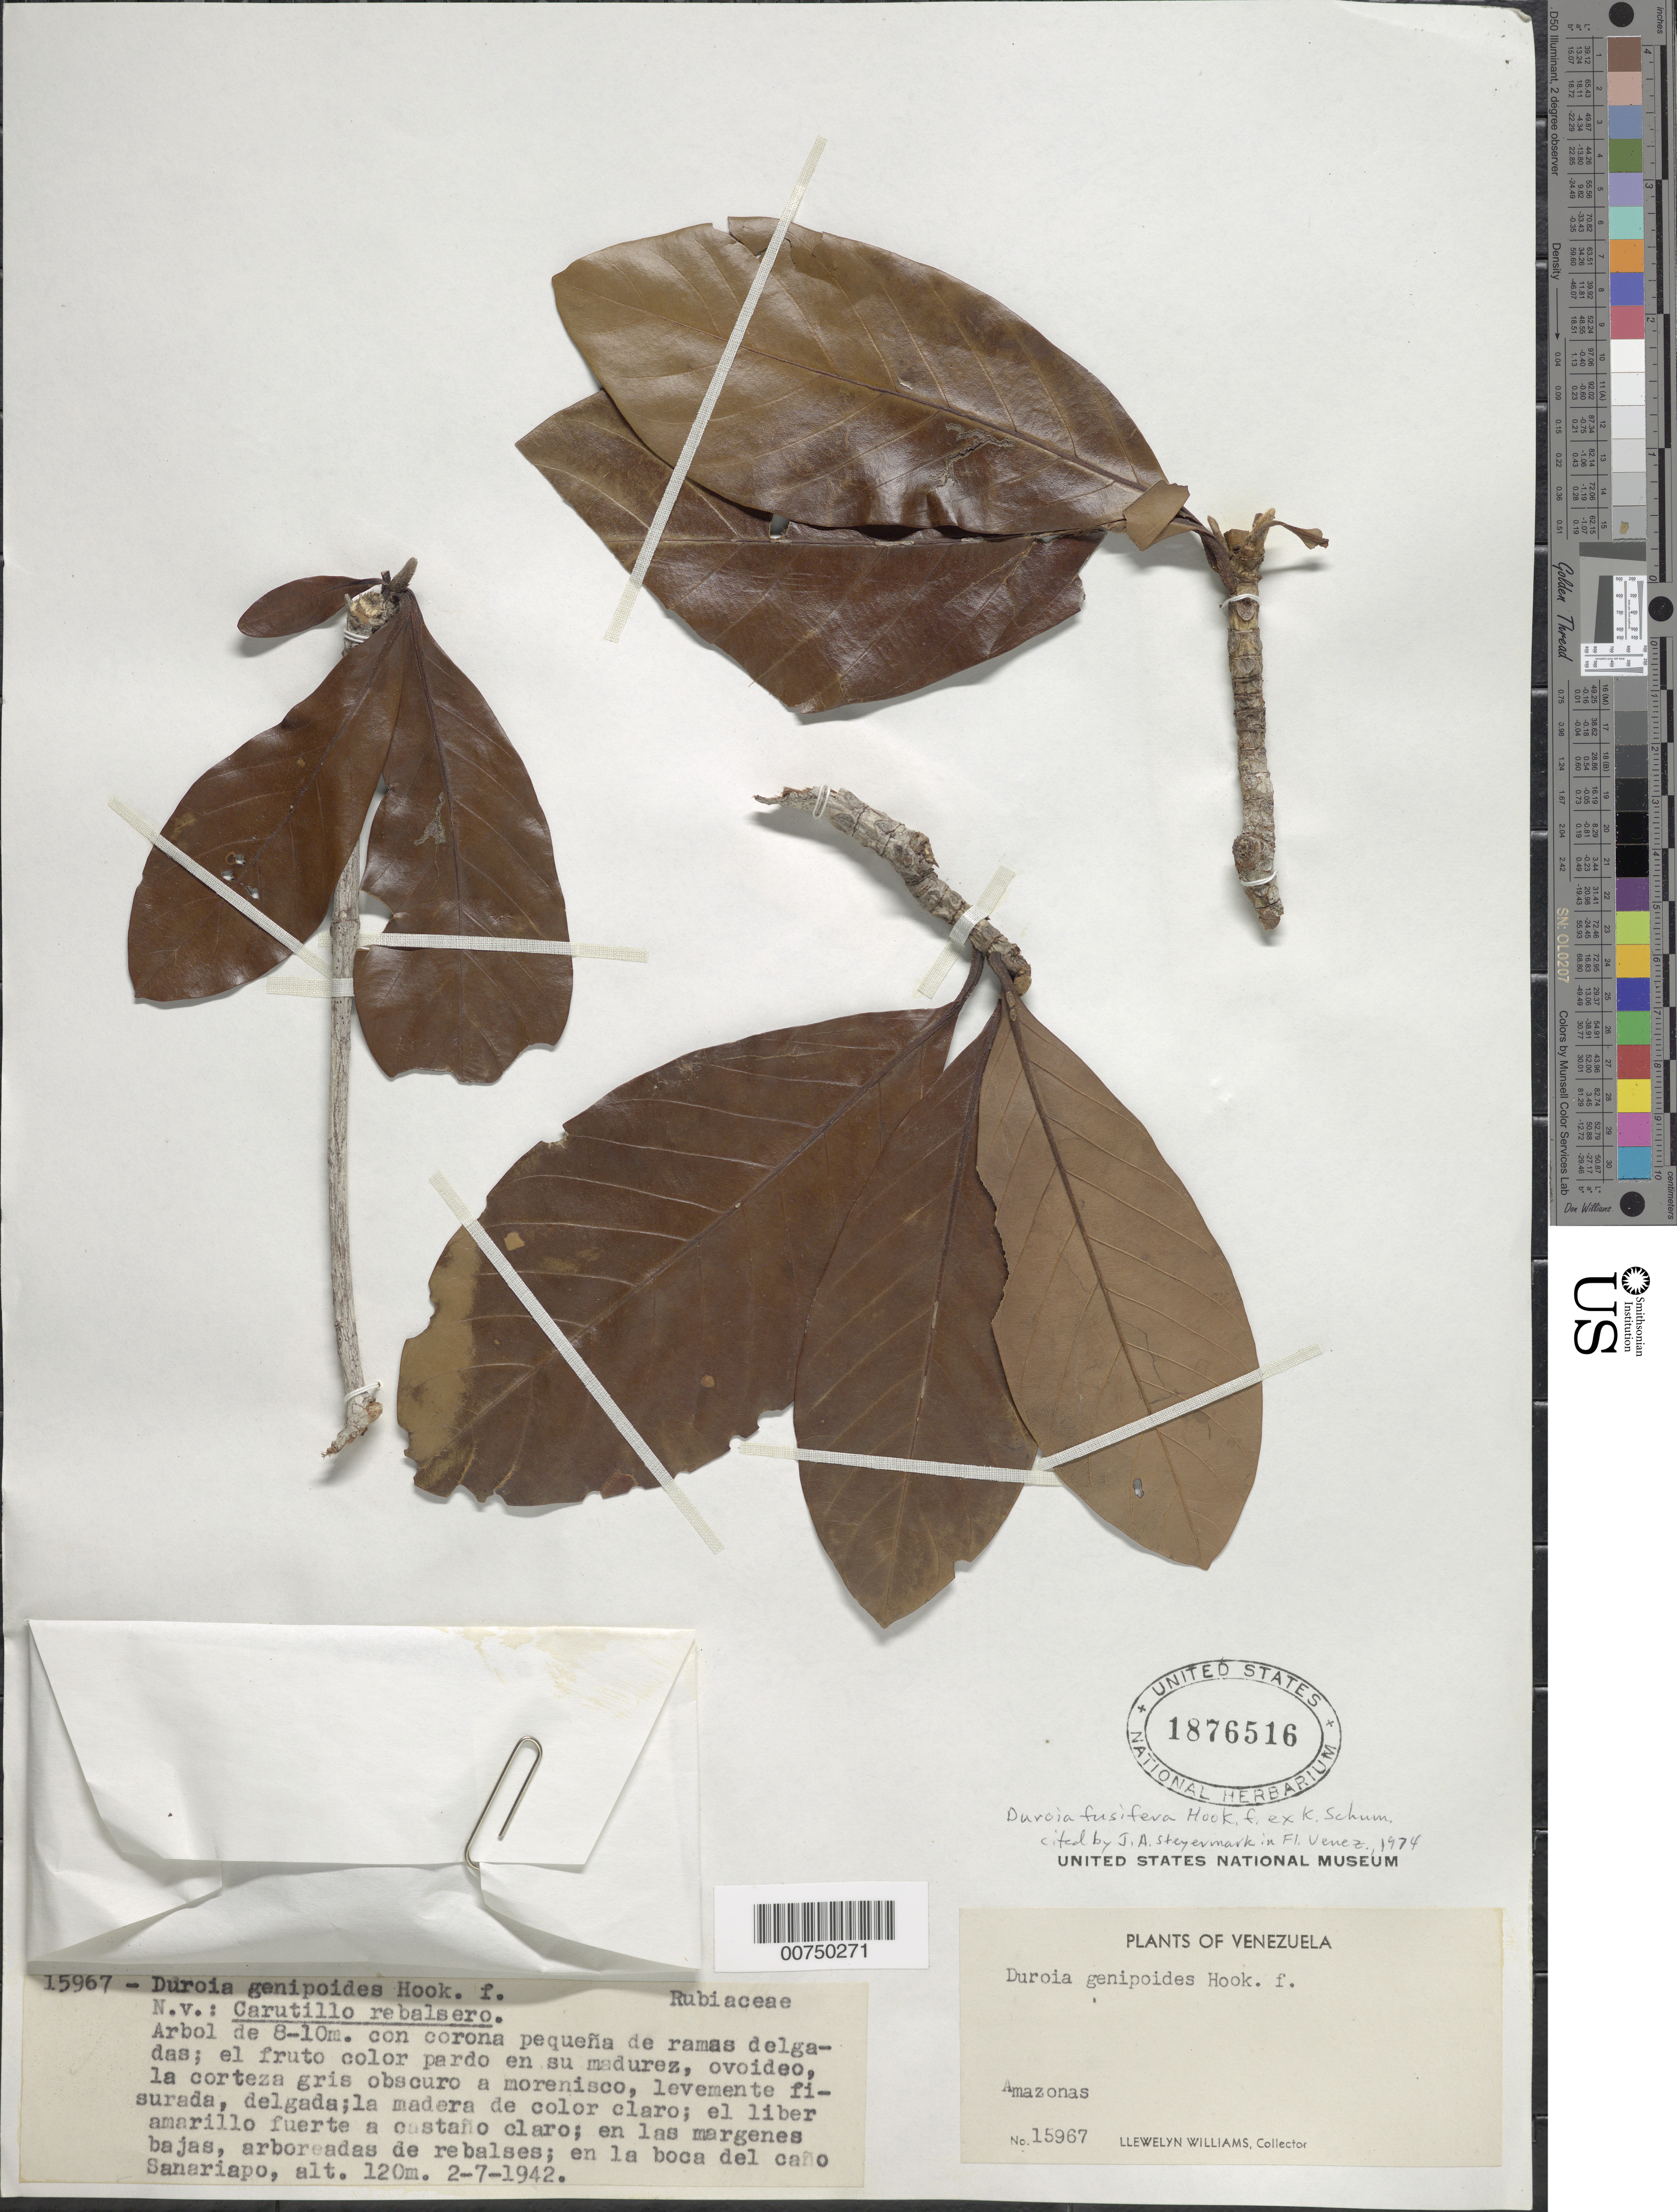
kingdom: Plantae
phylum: Tracheophyta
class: Magnoliopsida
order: Gentianales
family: Rubiaceae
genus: Duroia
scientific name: Duroia fusifera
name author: Spruce ex K. Schum.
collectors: Ll. Williams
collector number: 15967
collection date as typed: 2-Jul-42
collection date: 1942-07-02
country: Venezuela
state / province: Amazonas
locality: Boca de Sanariapo, arriba del Raudal de Maipures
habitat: Margenes bajas, arboreadas de rebalses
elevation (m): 120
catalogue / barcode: US 1876516